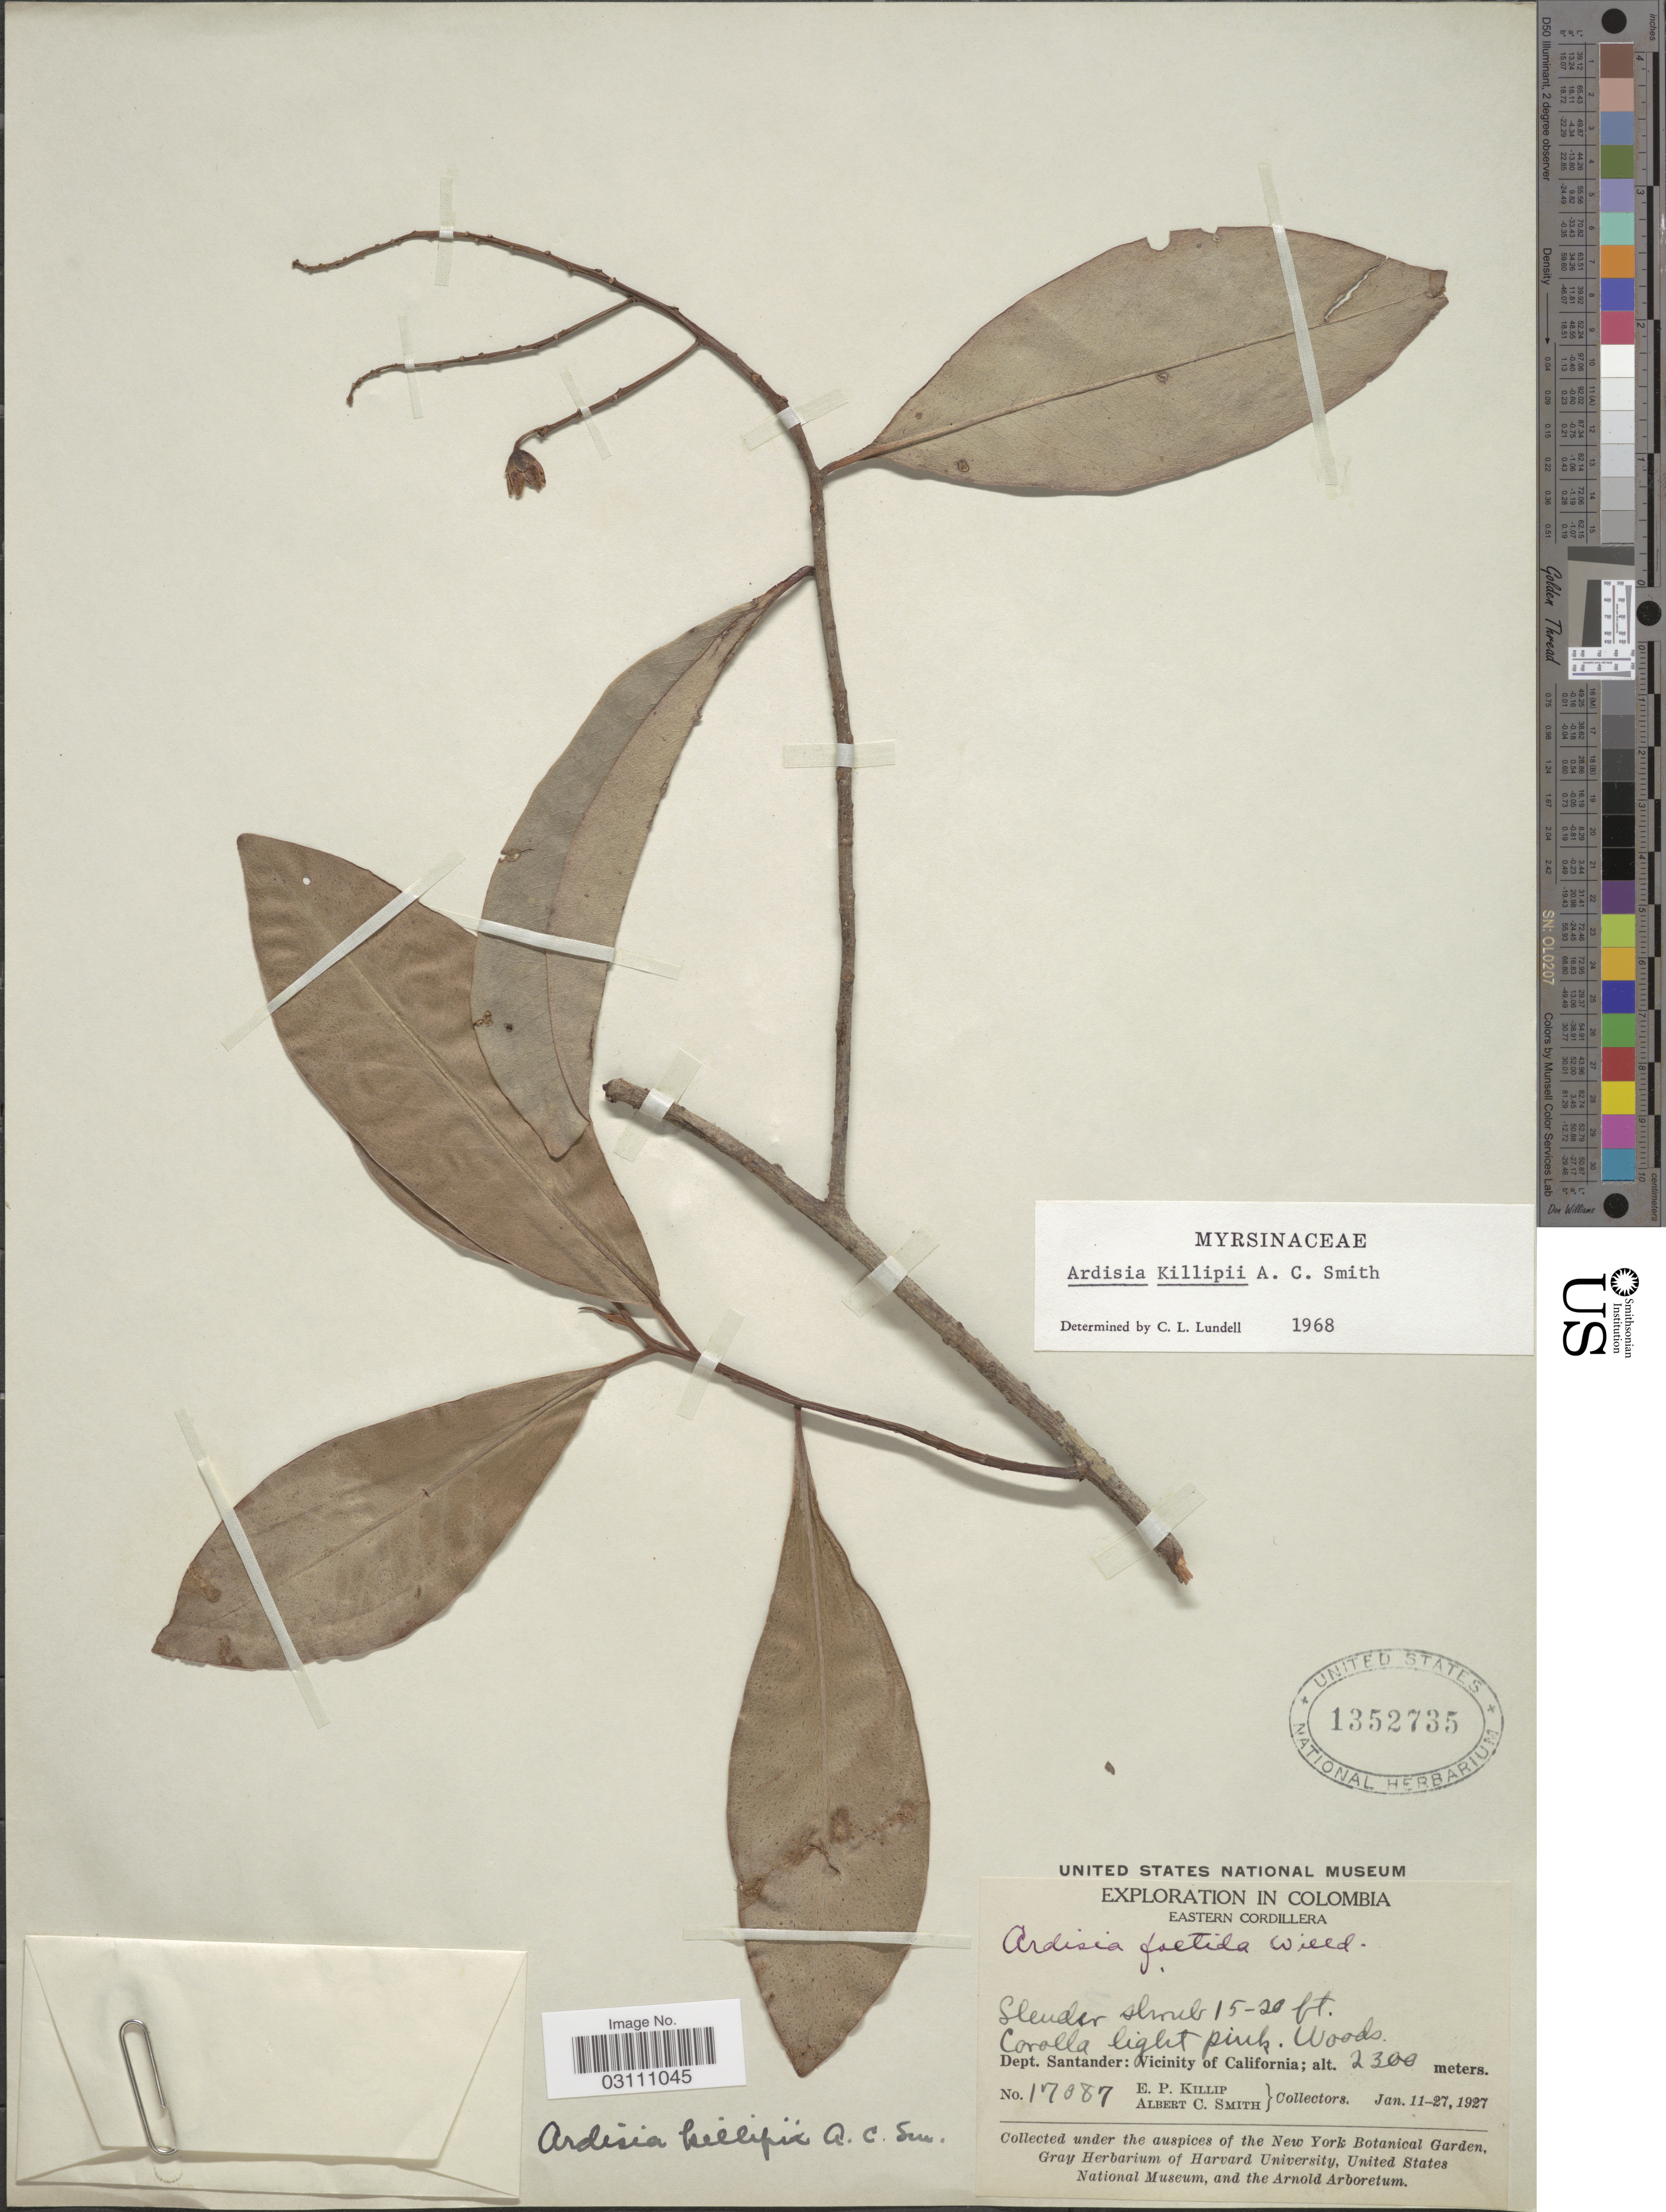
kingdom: Plantae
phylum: Tracheophyta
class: Magnoliopsida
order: Ericales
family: Primulaceae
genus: Ardisia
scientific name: Ardisia killipii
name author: A.C. Sm.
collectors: E. P. Killip & A. C. Smith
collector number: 17087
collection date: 1927-01-11/1927-01-27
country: Colombia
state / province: Santander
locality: Eastern Cordillera. Dept. Santander: Vicinity of California.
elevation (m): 2300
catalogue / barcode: US 1352735